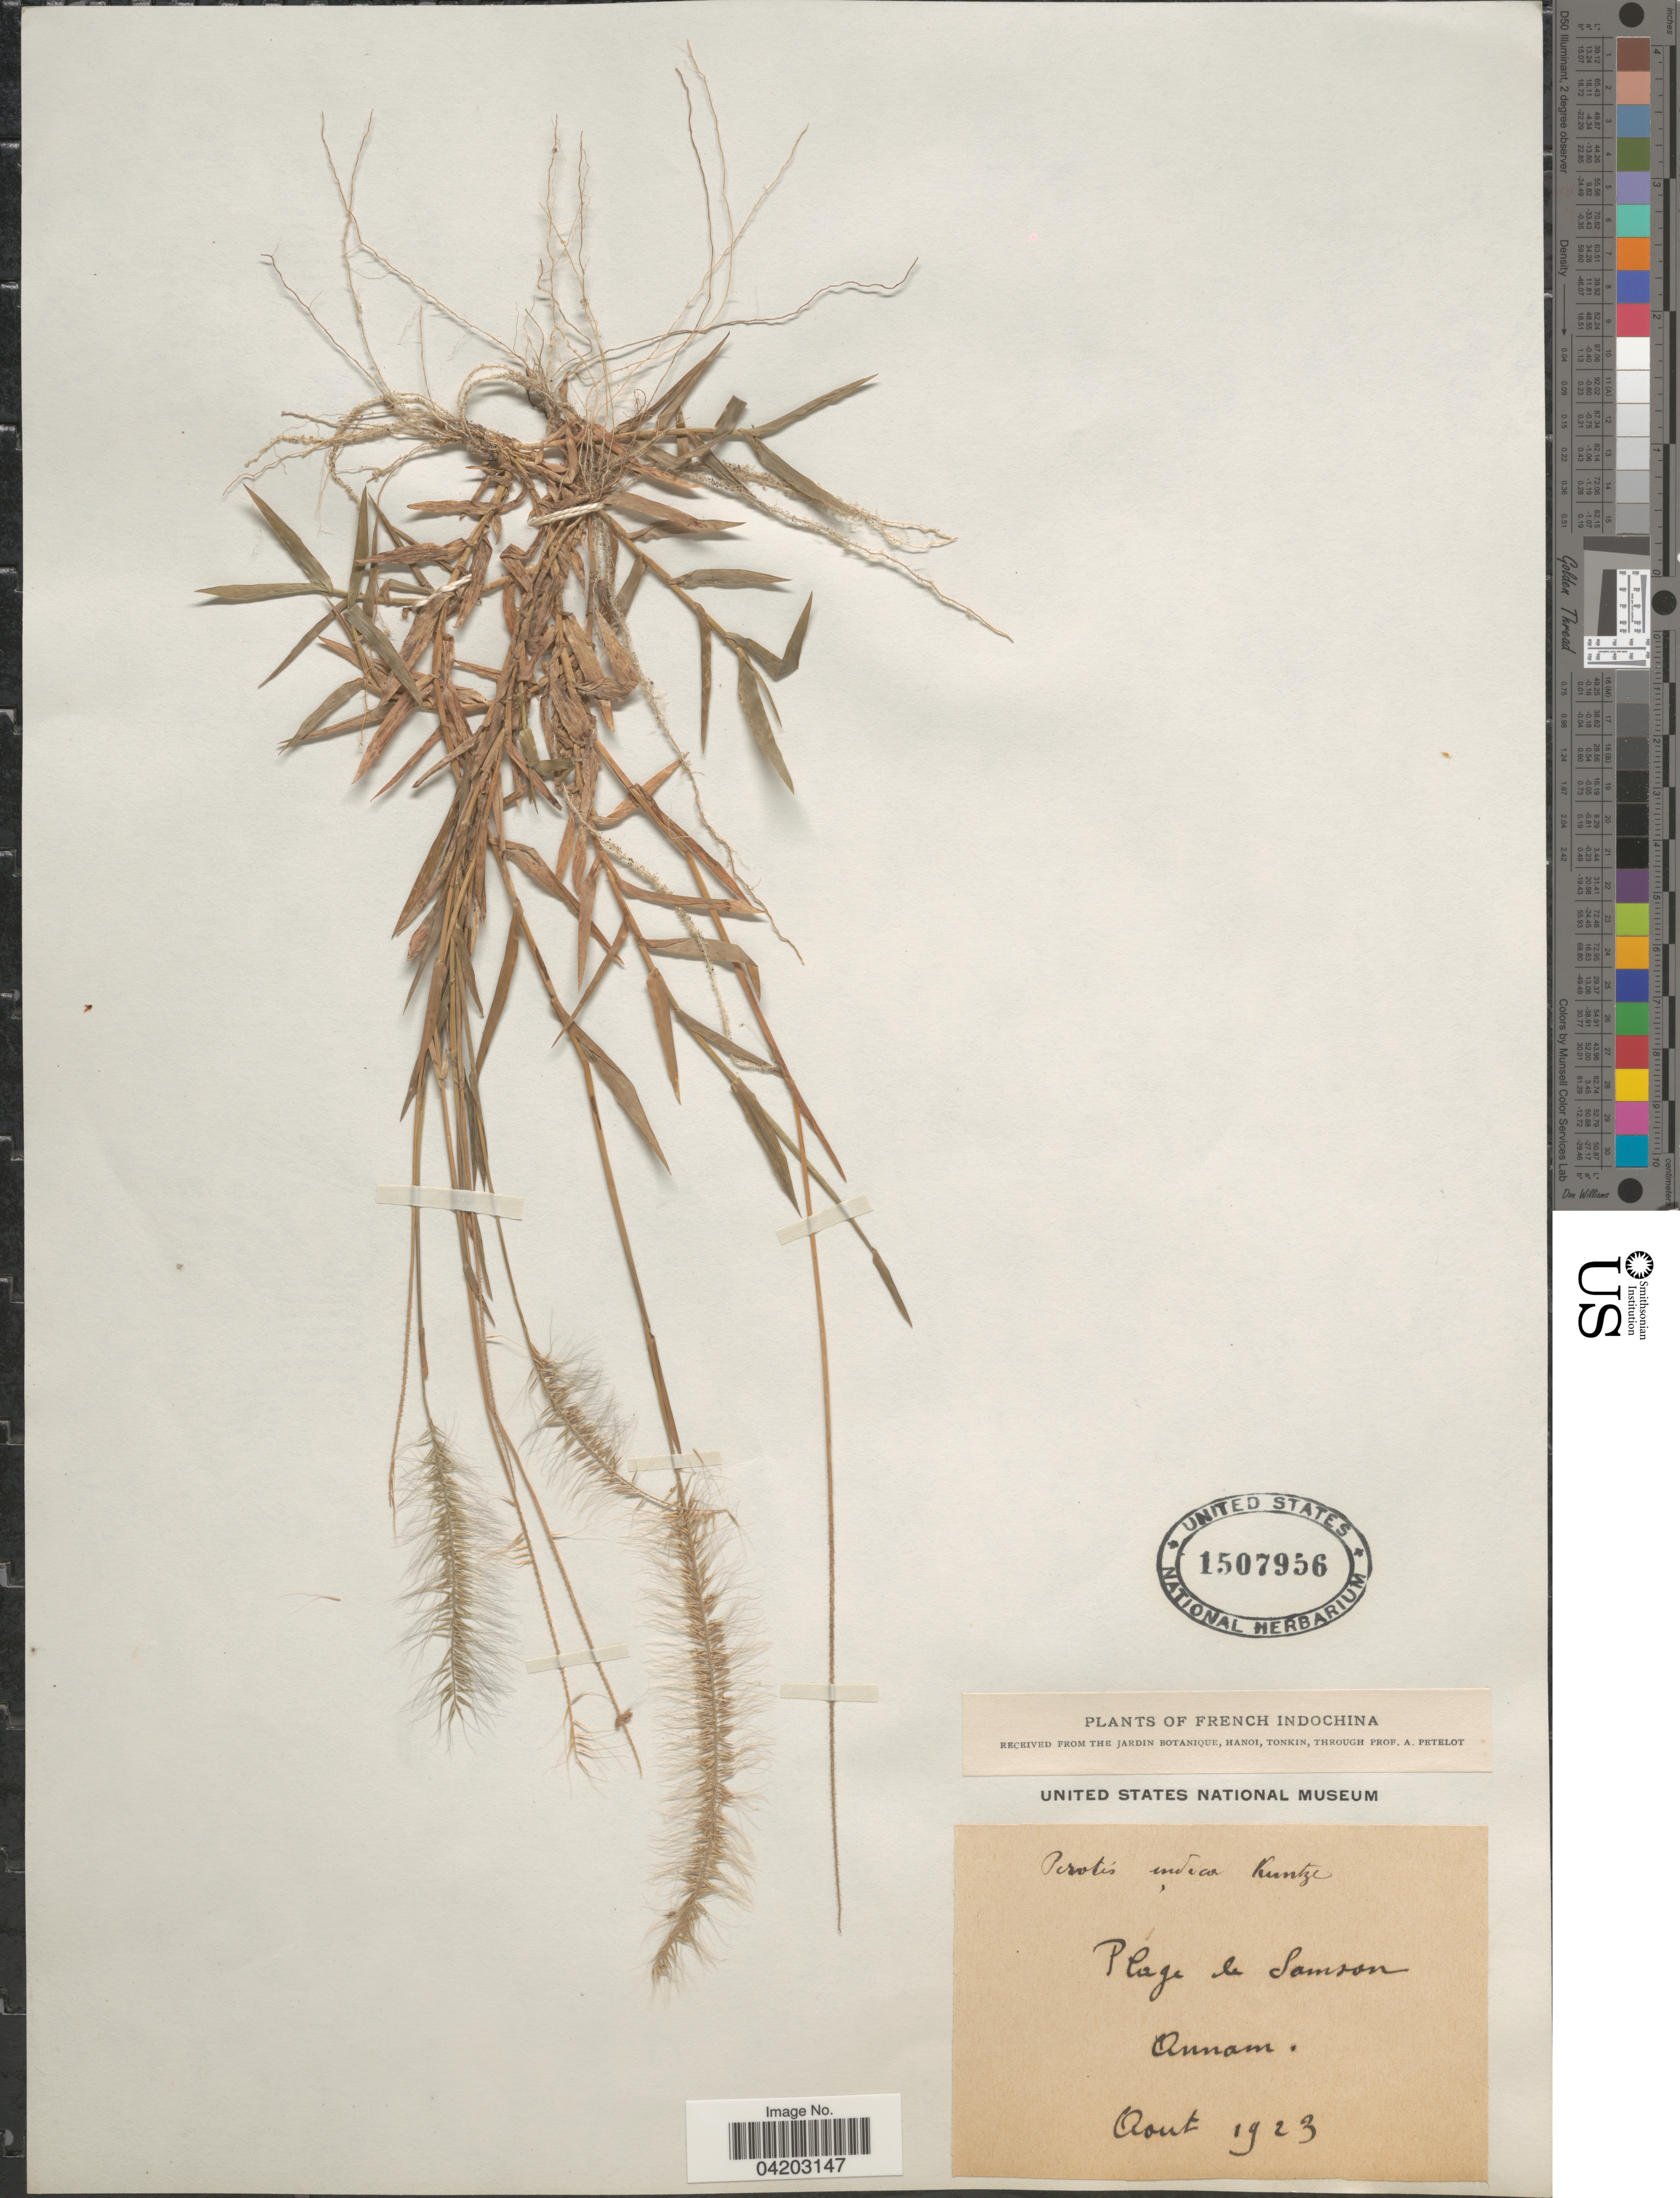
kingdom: Plantae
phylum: Tracheophyta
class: Liliopsida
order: Poales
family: Poaceae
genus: Perotis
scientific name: Perotis indica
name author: (L.) Kuntze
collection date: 1923-08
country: Vietnam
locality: Plage de Samson. French Indochina.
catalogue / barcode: US 1507956